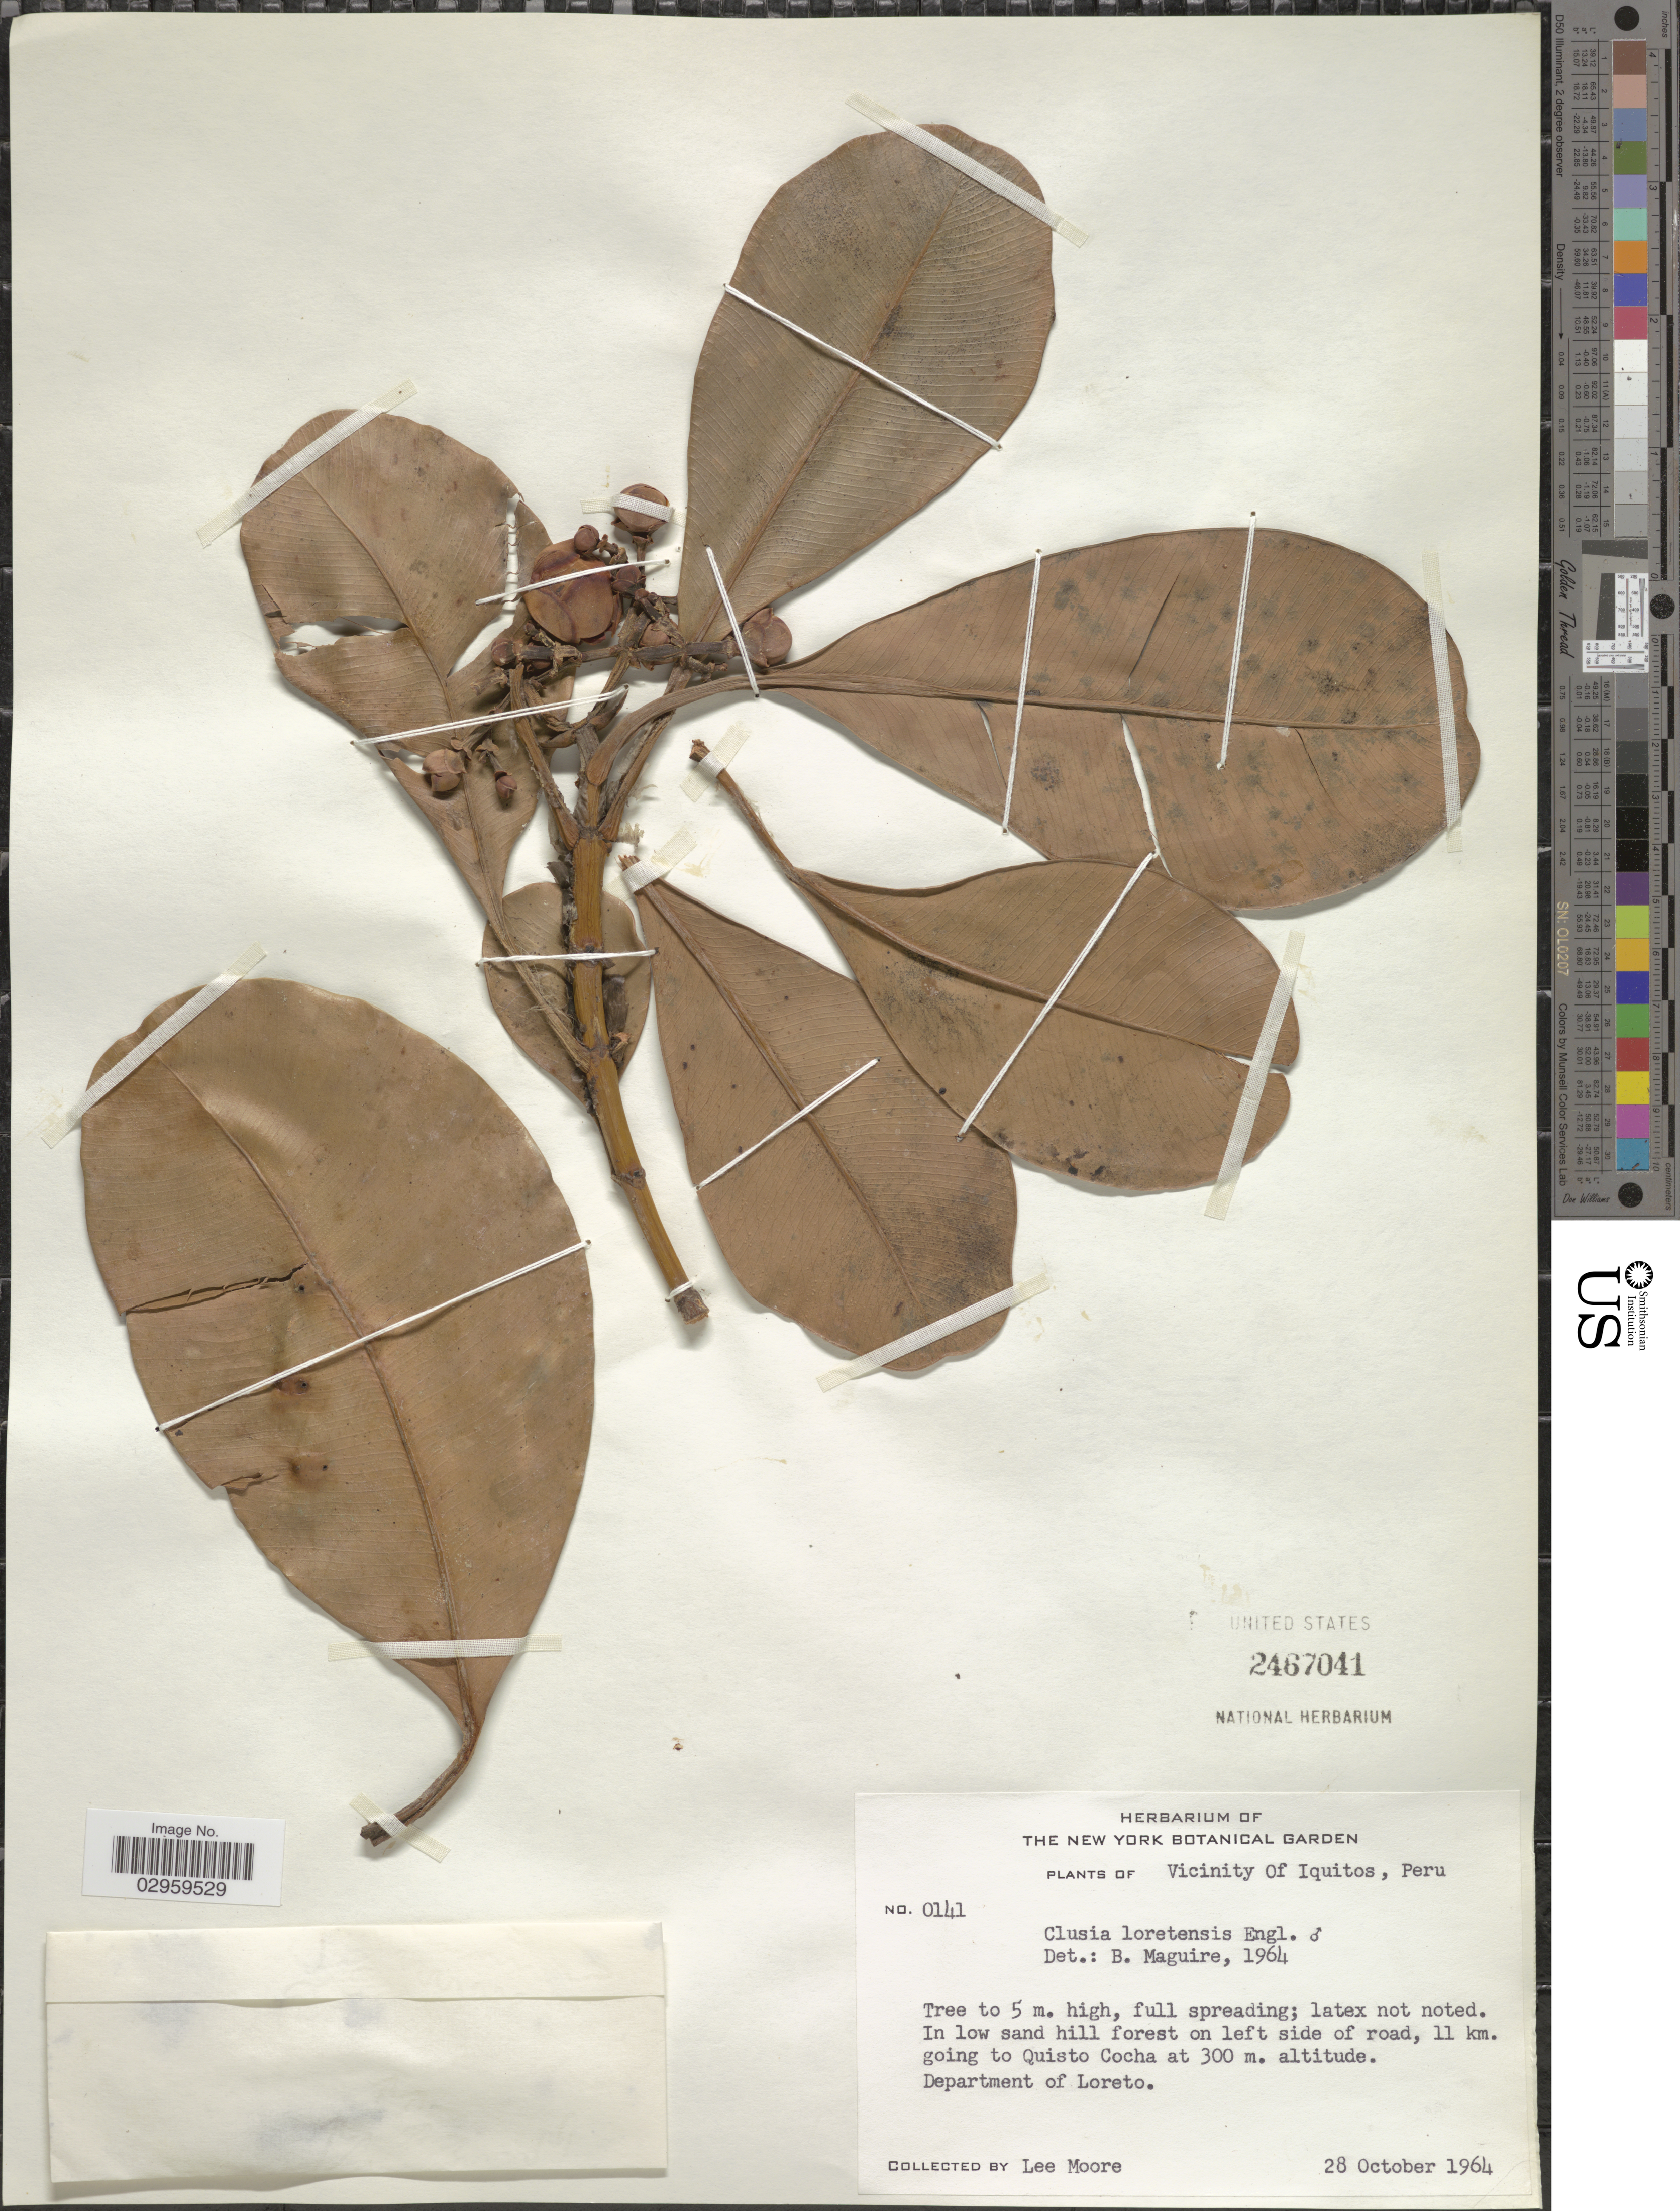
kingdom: Plantae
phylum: Tracheophyta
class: Magnoliopsida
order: Malpighiales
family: Clusiaceae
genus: Clusia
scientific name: Clusia loretensis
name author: Engl.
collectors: L. Moore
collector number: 0141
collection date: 1964-10-28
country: Peru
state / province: Loreto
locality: Vicinity of Iquitos. In low sand hill forest on left side of road, 11 km. going to Quisto Cocha. Department of Loreto.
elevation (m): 300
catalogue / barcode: US 2467041